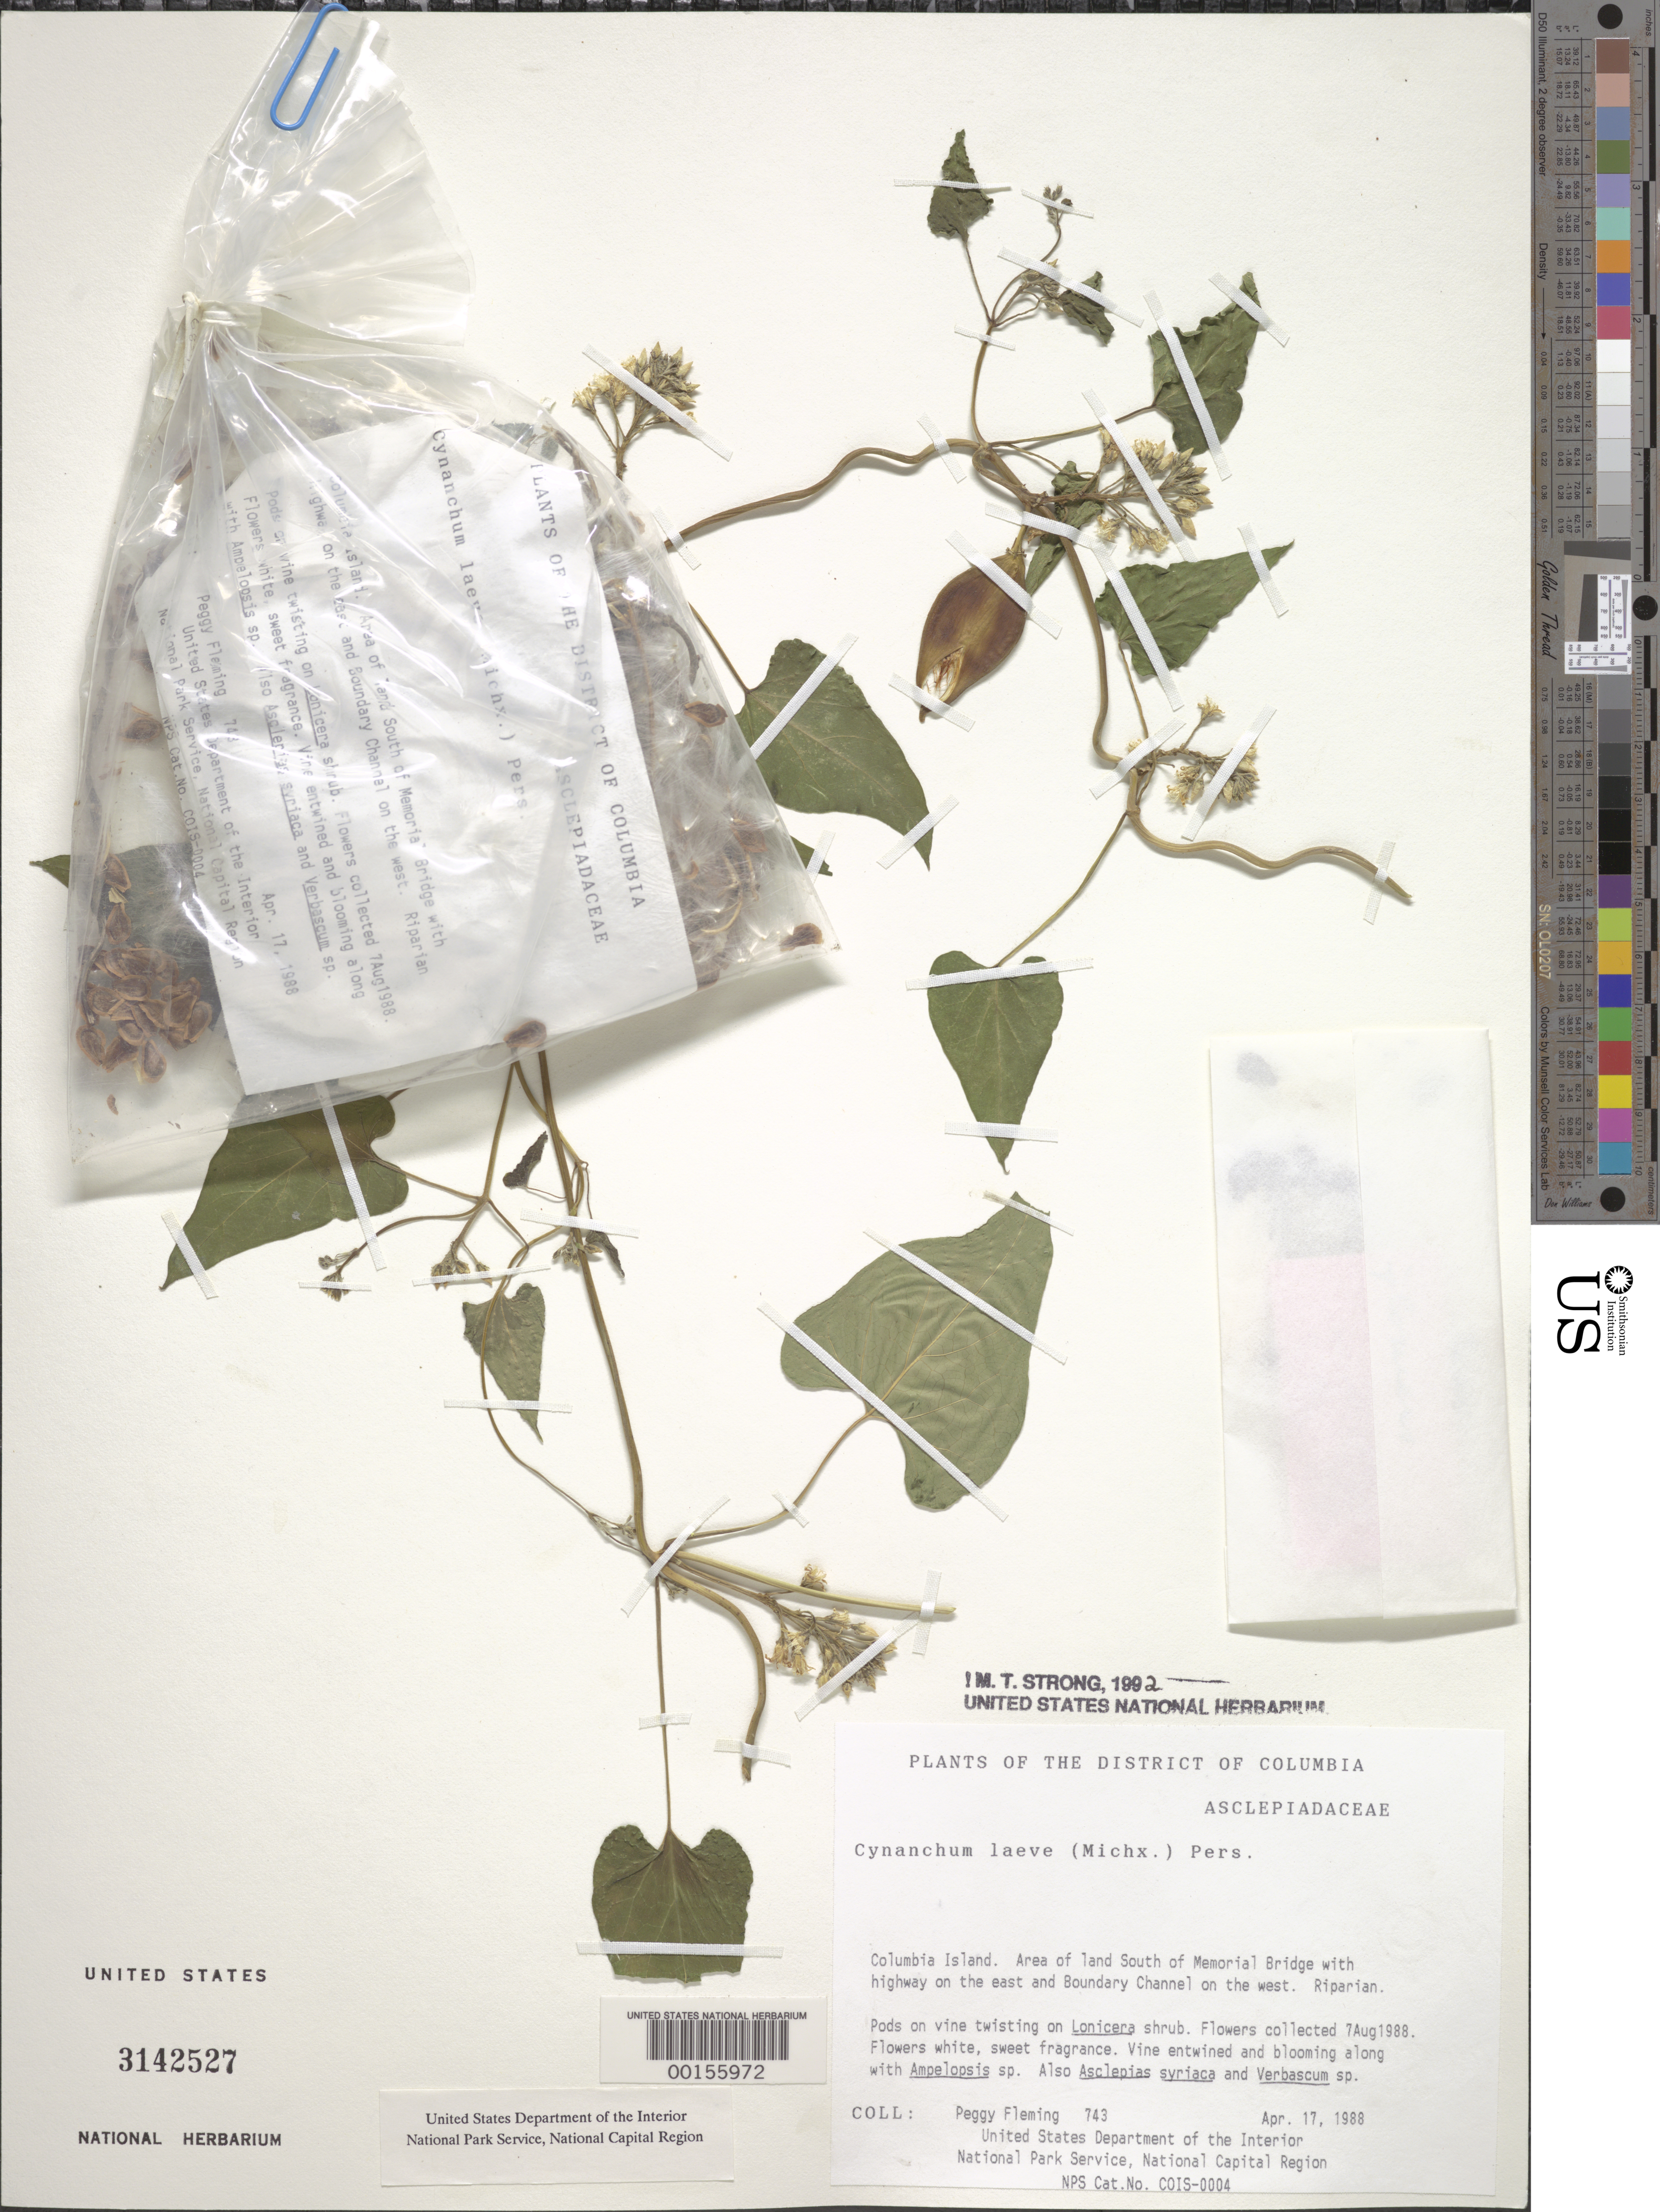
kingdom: Plantae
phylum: Tracheophyta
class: Magnoliopsida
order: Gentianales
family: Apocynaceae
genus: Cynanchum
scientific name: Cynanchum laeve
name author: (Michx.) Pers.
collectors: P. Fleming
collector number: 743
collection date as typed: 17 Apr 1988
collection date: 1988-04-17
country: United States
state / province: Virginia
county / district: Arlington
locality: Columbia Island, S of Memorial Bridge Columbia Island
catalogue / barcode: US 3142527